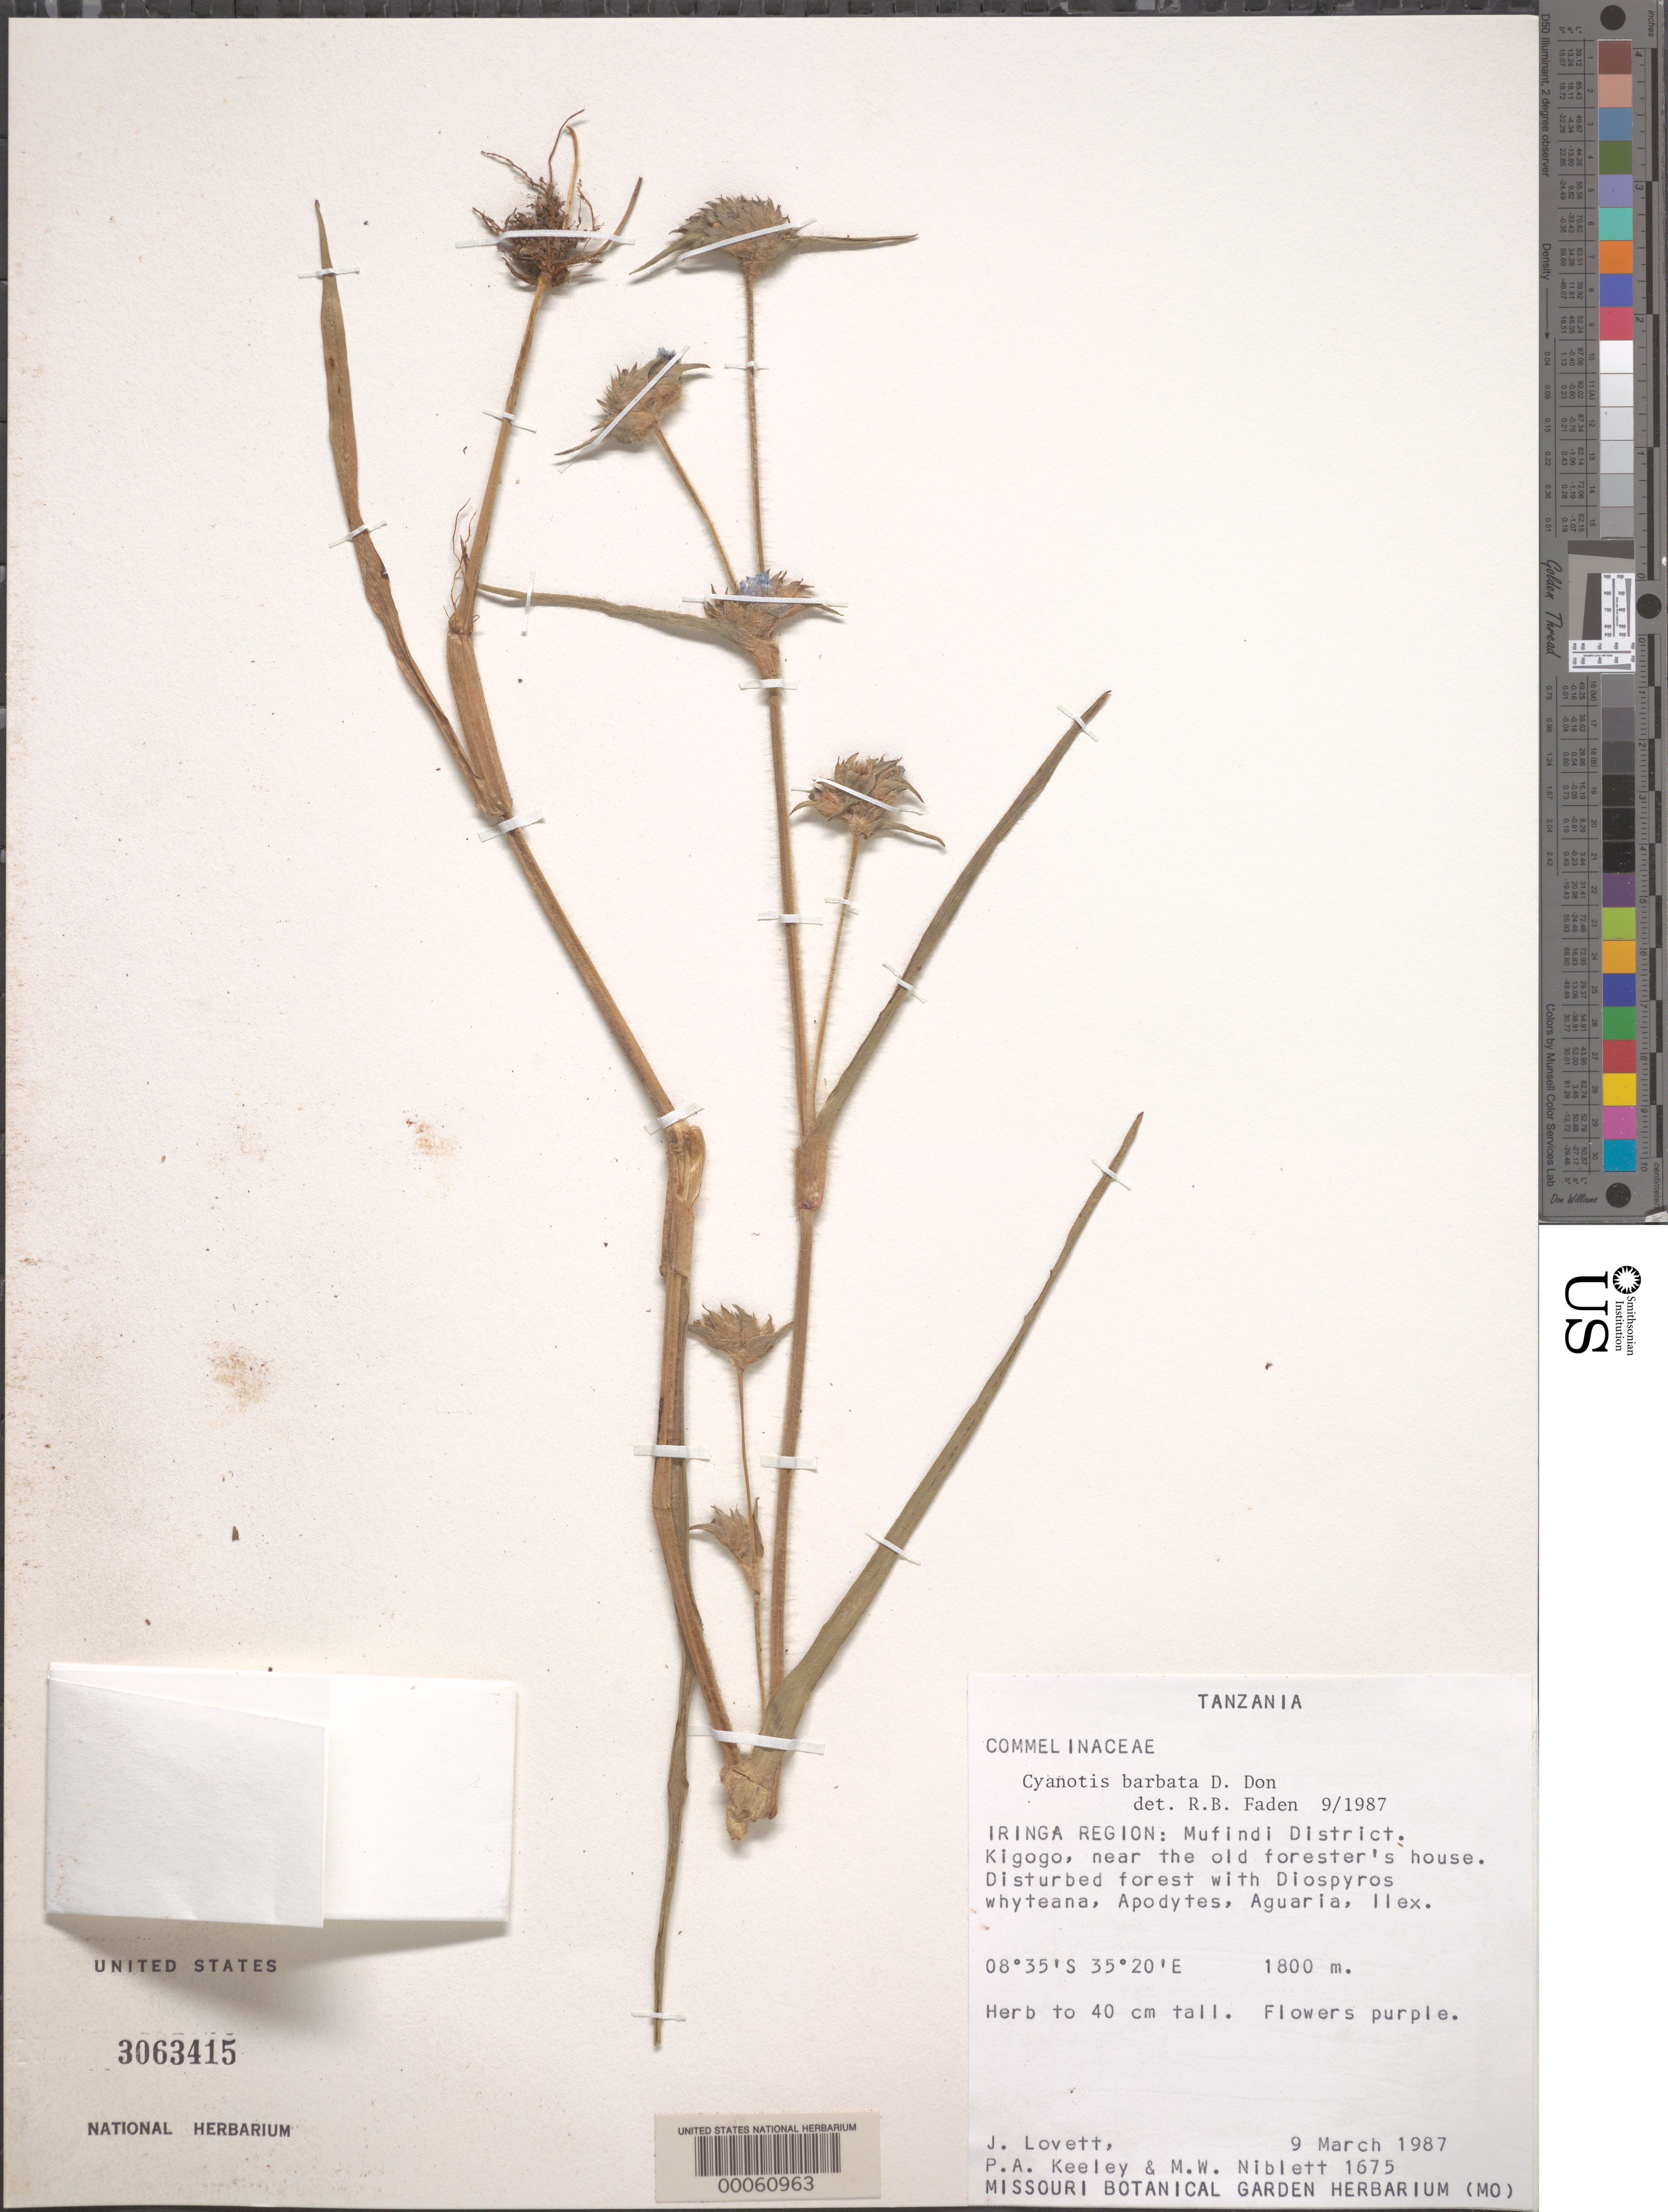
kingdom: Plantae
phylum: Tracheophyta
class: Liliopsida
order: Commelinales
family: Commelinaceae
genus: Cyanotis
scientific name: Cyanotis barbata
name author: D. Don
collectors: J. Lovett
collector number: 1675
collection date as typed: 09 Mar 1987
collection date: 1987-03-09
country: Tanzania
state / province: Iringa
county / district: Mufindi Dist.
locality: Kigogo, near the old forester's house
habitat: Disturbed forest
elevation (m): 1800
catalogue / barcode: US 3063415